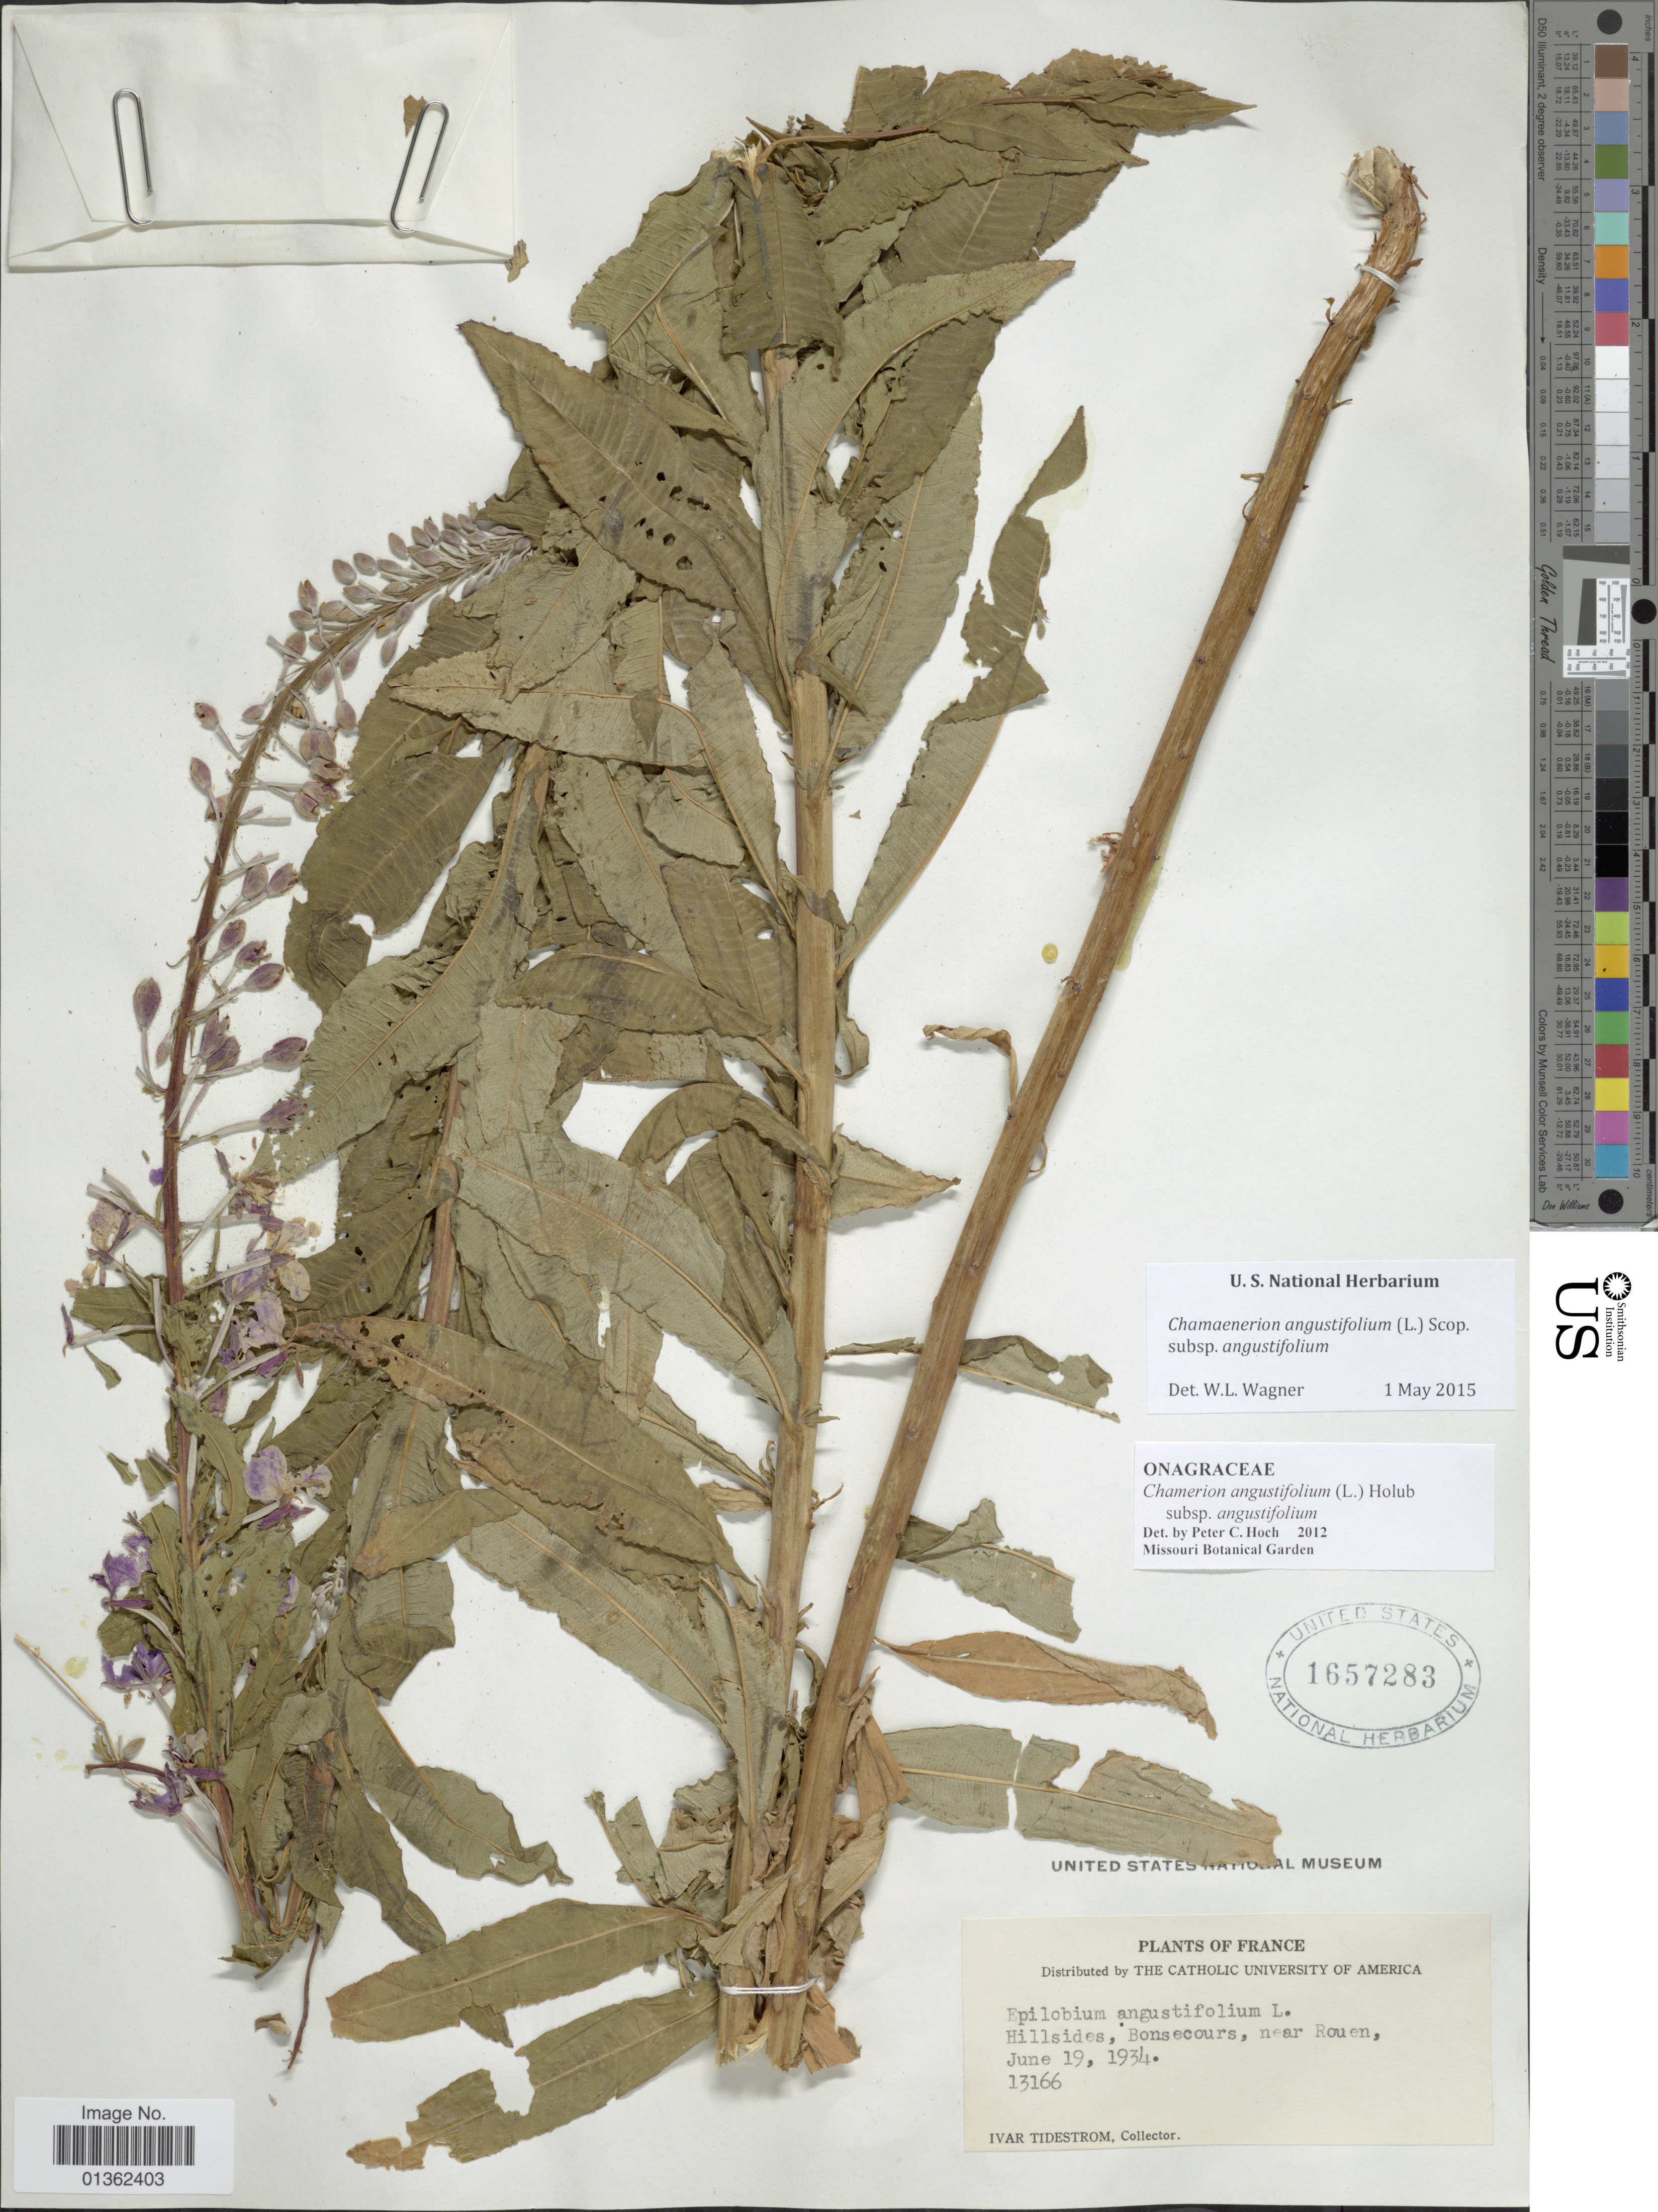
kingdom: Plantae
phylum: Tracheophyta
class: Magnoliopsida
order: Myrtales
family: Onagraceae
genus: Chamaenerion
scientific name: Chamaenerion angustifolium subsp. angustifolium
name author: (L.) Scop.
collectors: I. F. Tidestrom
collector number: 13166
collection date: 1934-06-19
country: France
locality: Hillsides, Bonsecours, near Rouen.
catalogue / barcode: US 1657283